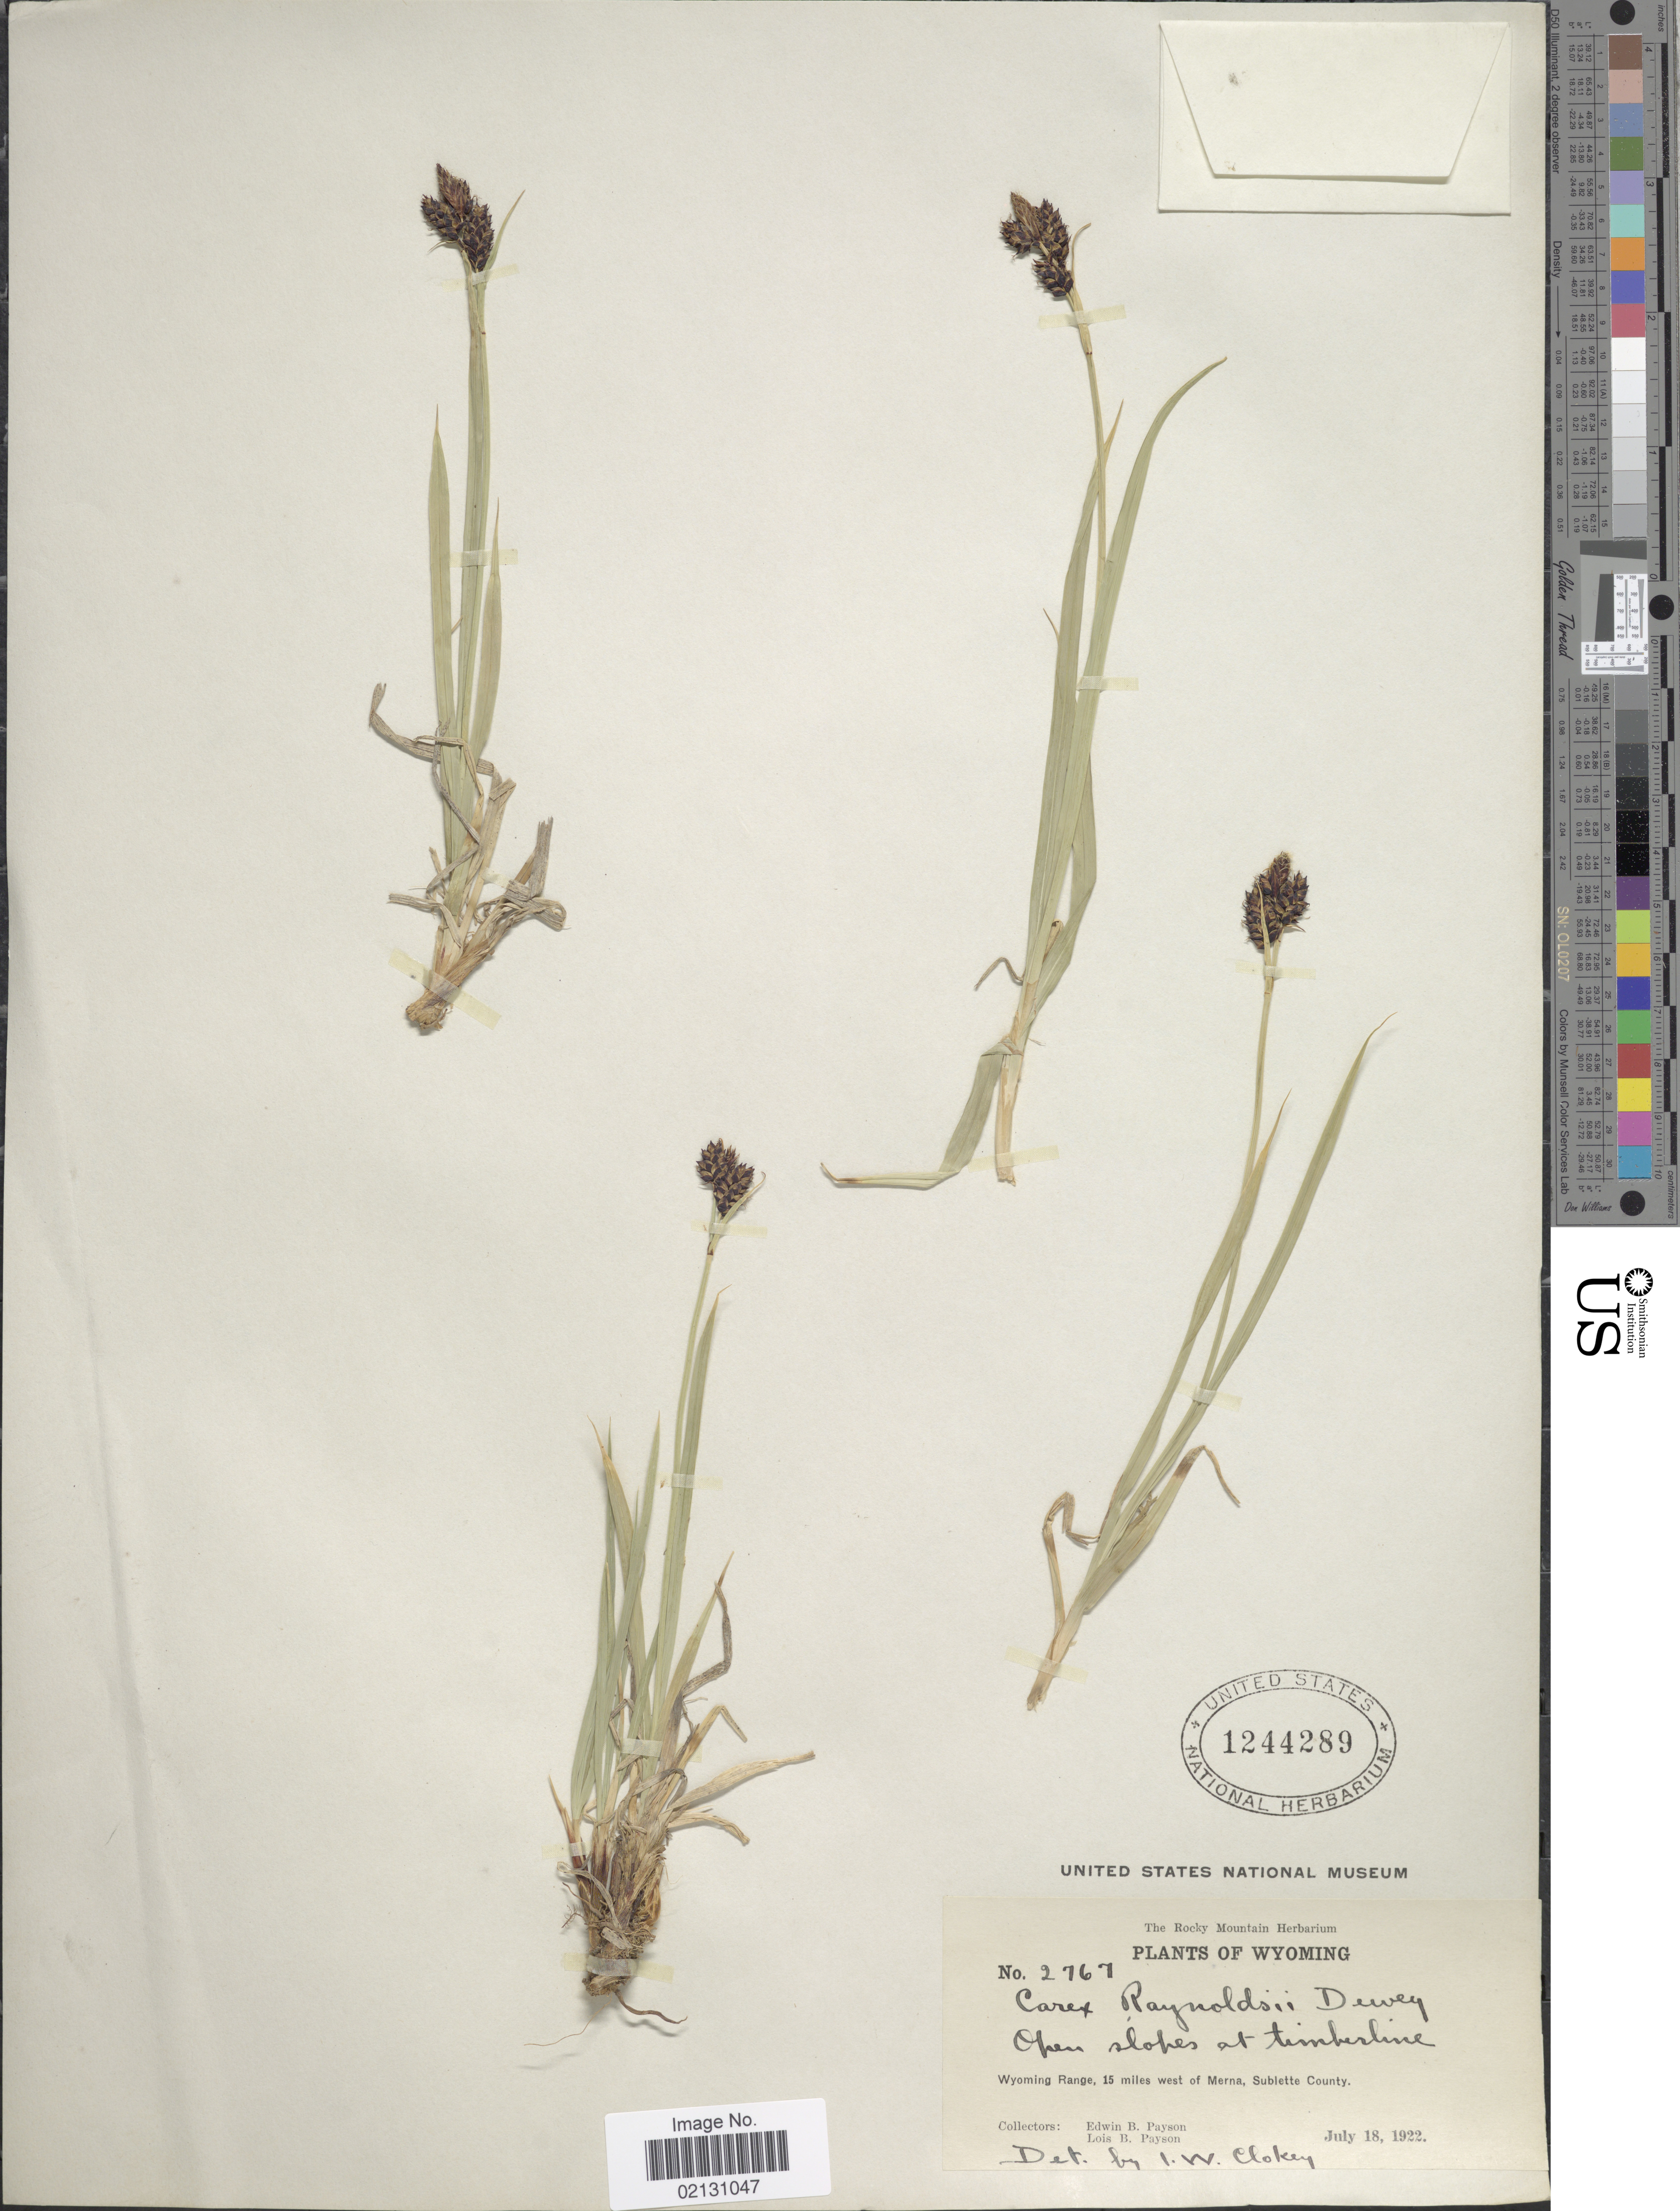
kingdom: Plantae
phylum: Tracheophyta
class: Liliopsida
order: Poales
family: Cyperaceae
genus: Carex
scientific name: Carex raynoldsii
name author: Dewey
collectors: E. B. Payson & L. Payson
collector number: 2767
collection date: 1922-07-18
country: United States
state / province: Wyoming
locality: Open slopes at timberline, Wyoming Range, 15 miles west of Merna, Sublette County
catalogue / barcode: US 1244289